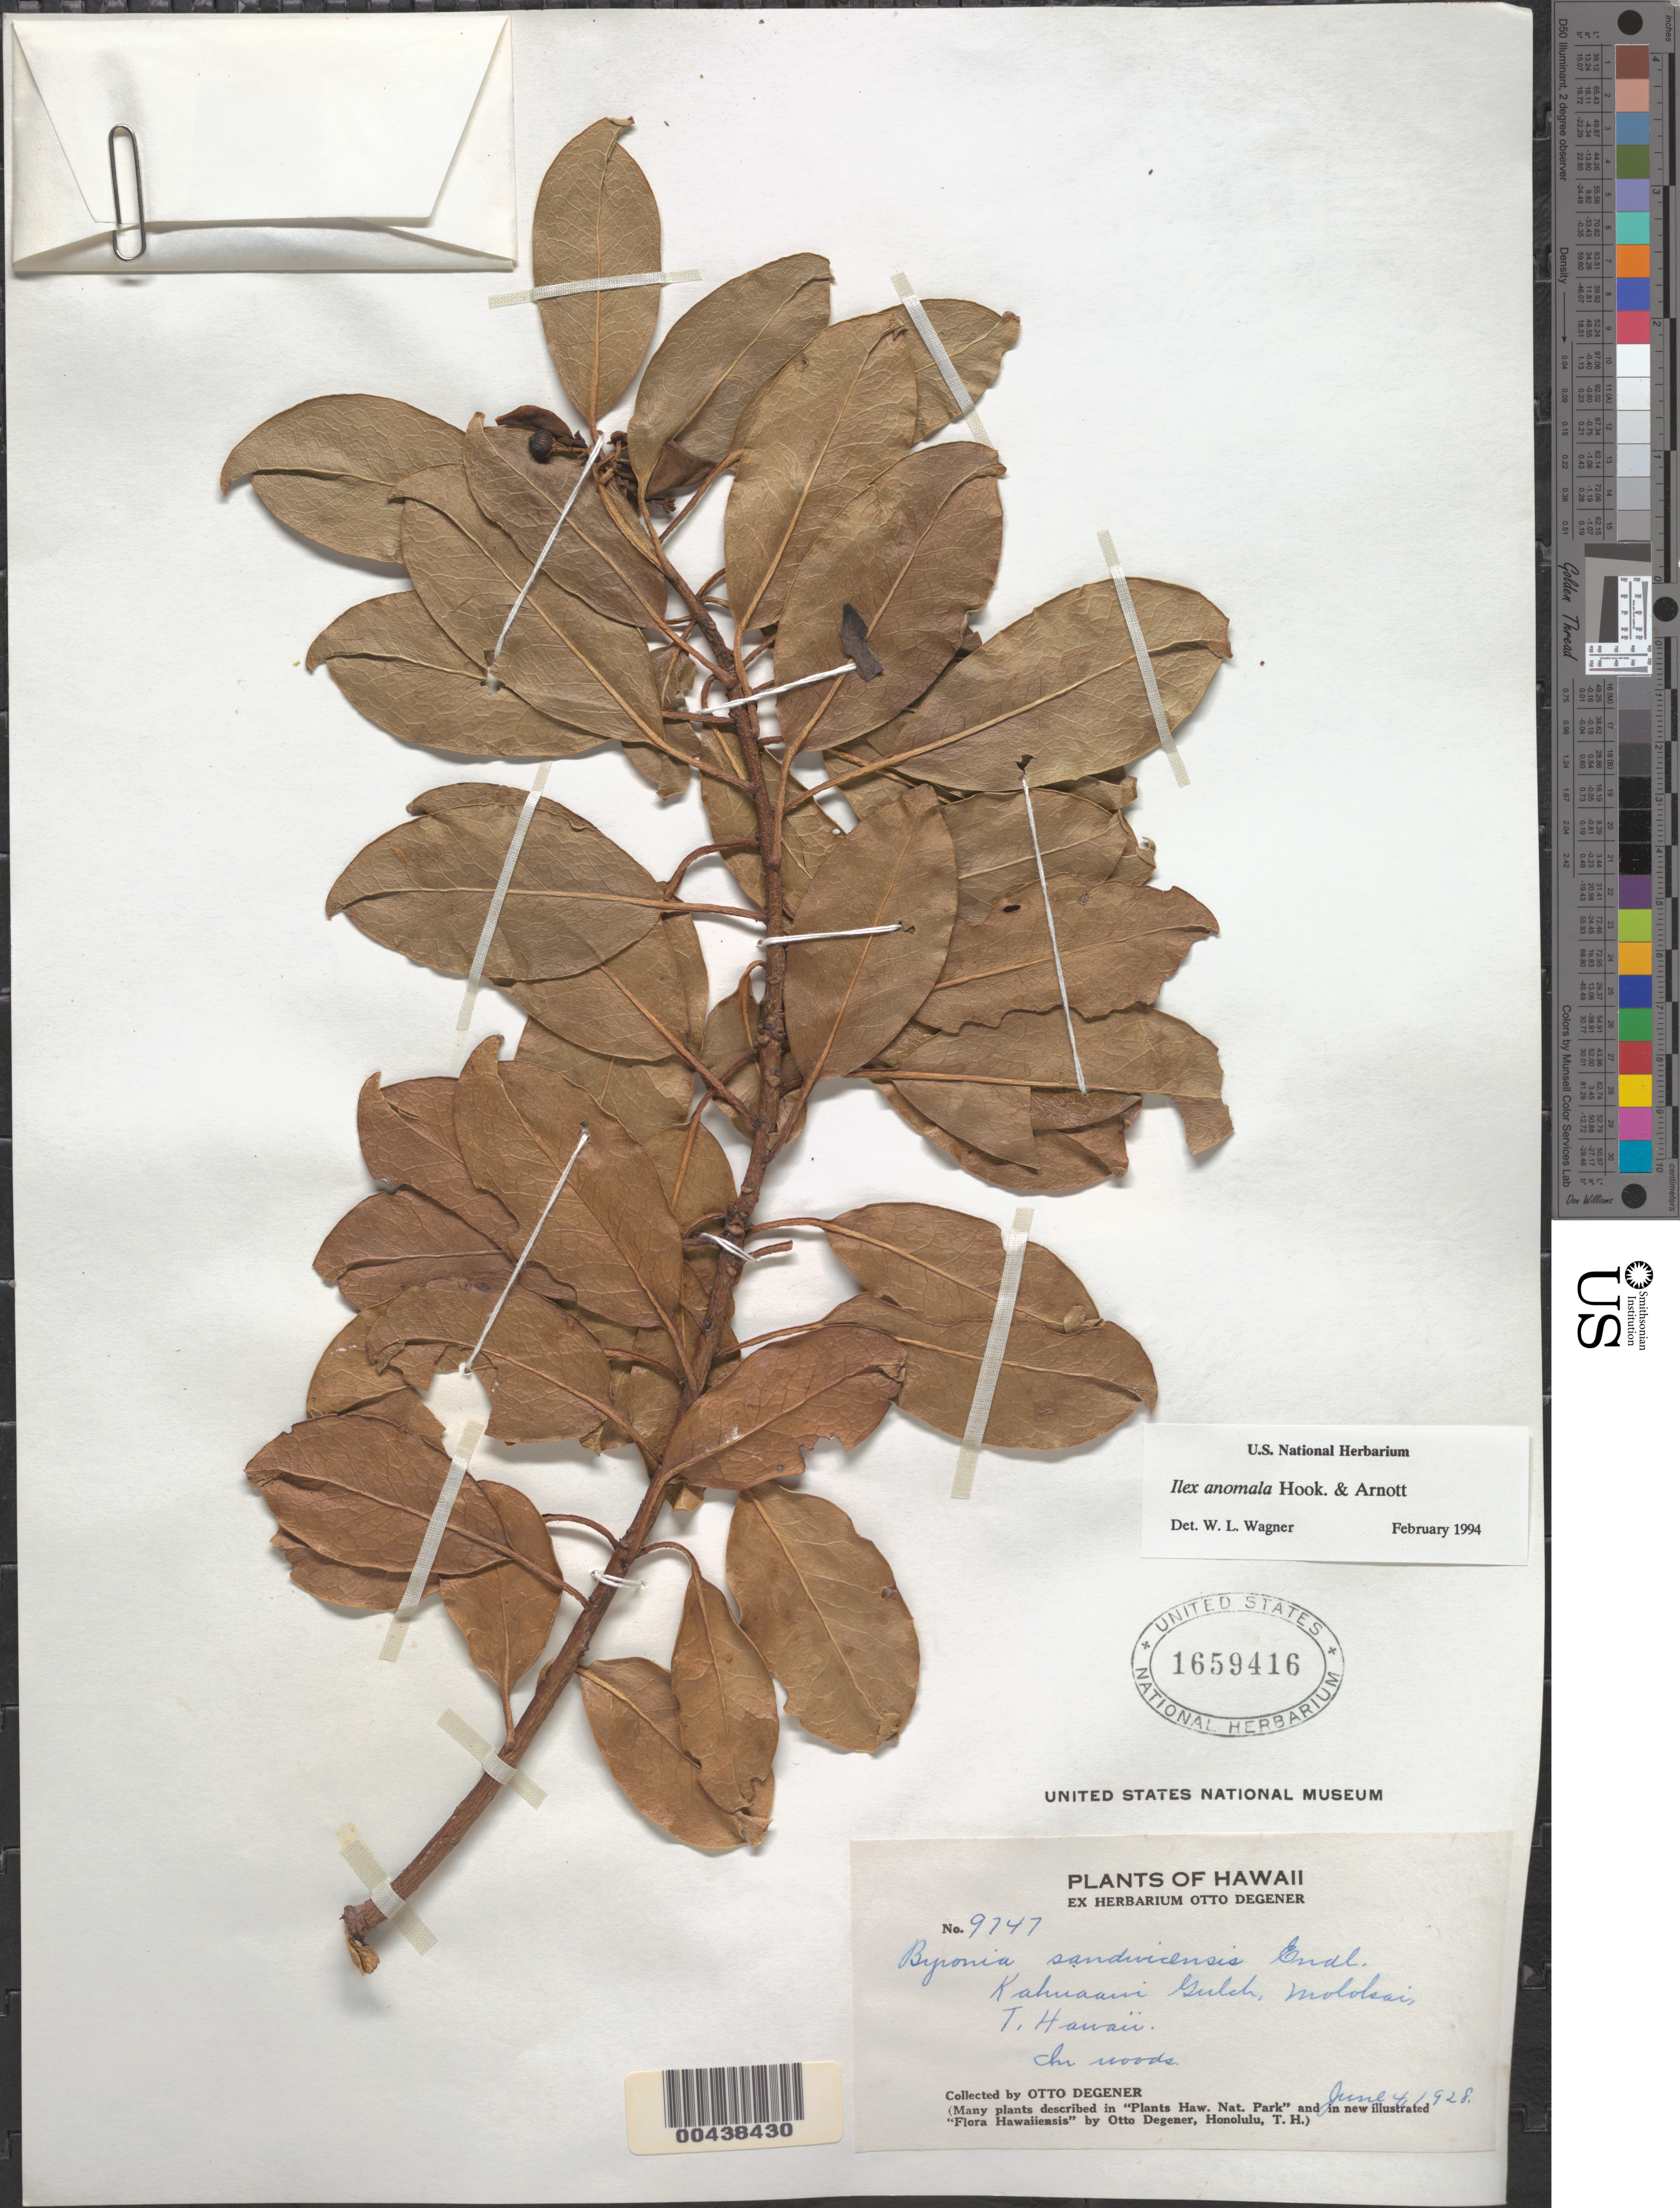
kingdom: Plantae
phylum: Tracheophyta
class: Magnoliopsida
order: Aquifoliales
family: Aquifoliaceae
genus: Ilex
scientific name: Ilex anomala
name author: Hook. & Arn.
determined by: Wagner, W. L., (BOT), Smithsonian Institution - National Museum of Natural History (UNITED STATES)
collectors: O. Degener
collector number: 9747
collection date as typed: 4 Jun 1928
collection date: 1928-06-04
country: United States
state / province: Hawaii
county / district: Maui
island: Moloka'i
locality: Kahuaawi Gulch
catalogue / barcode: US 1659416